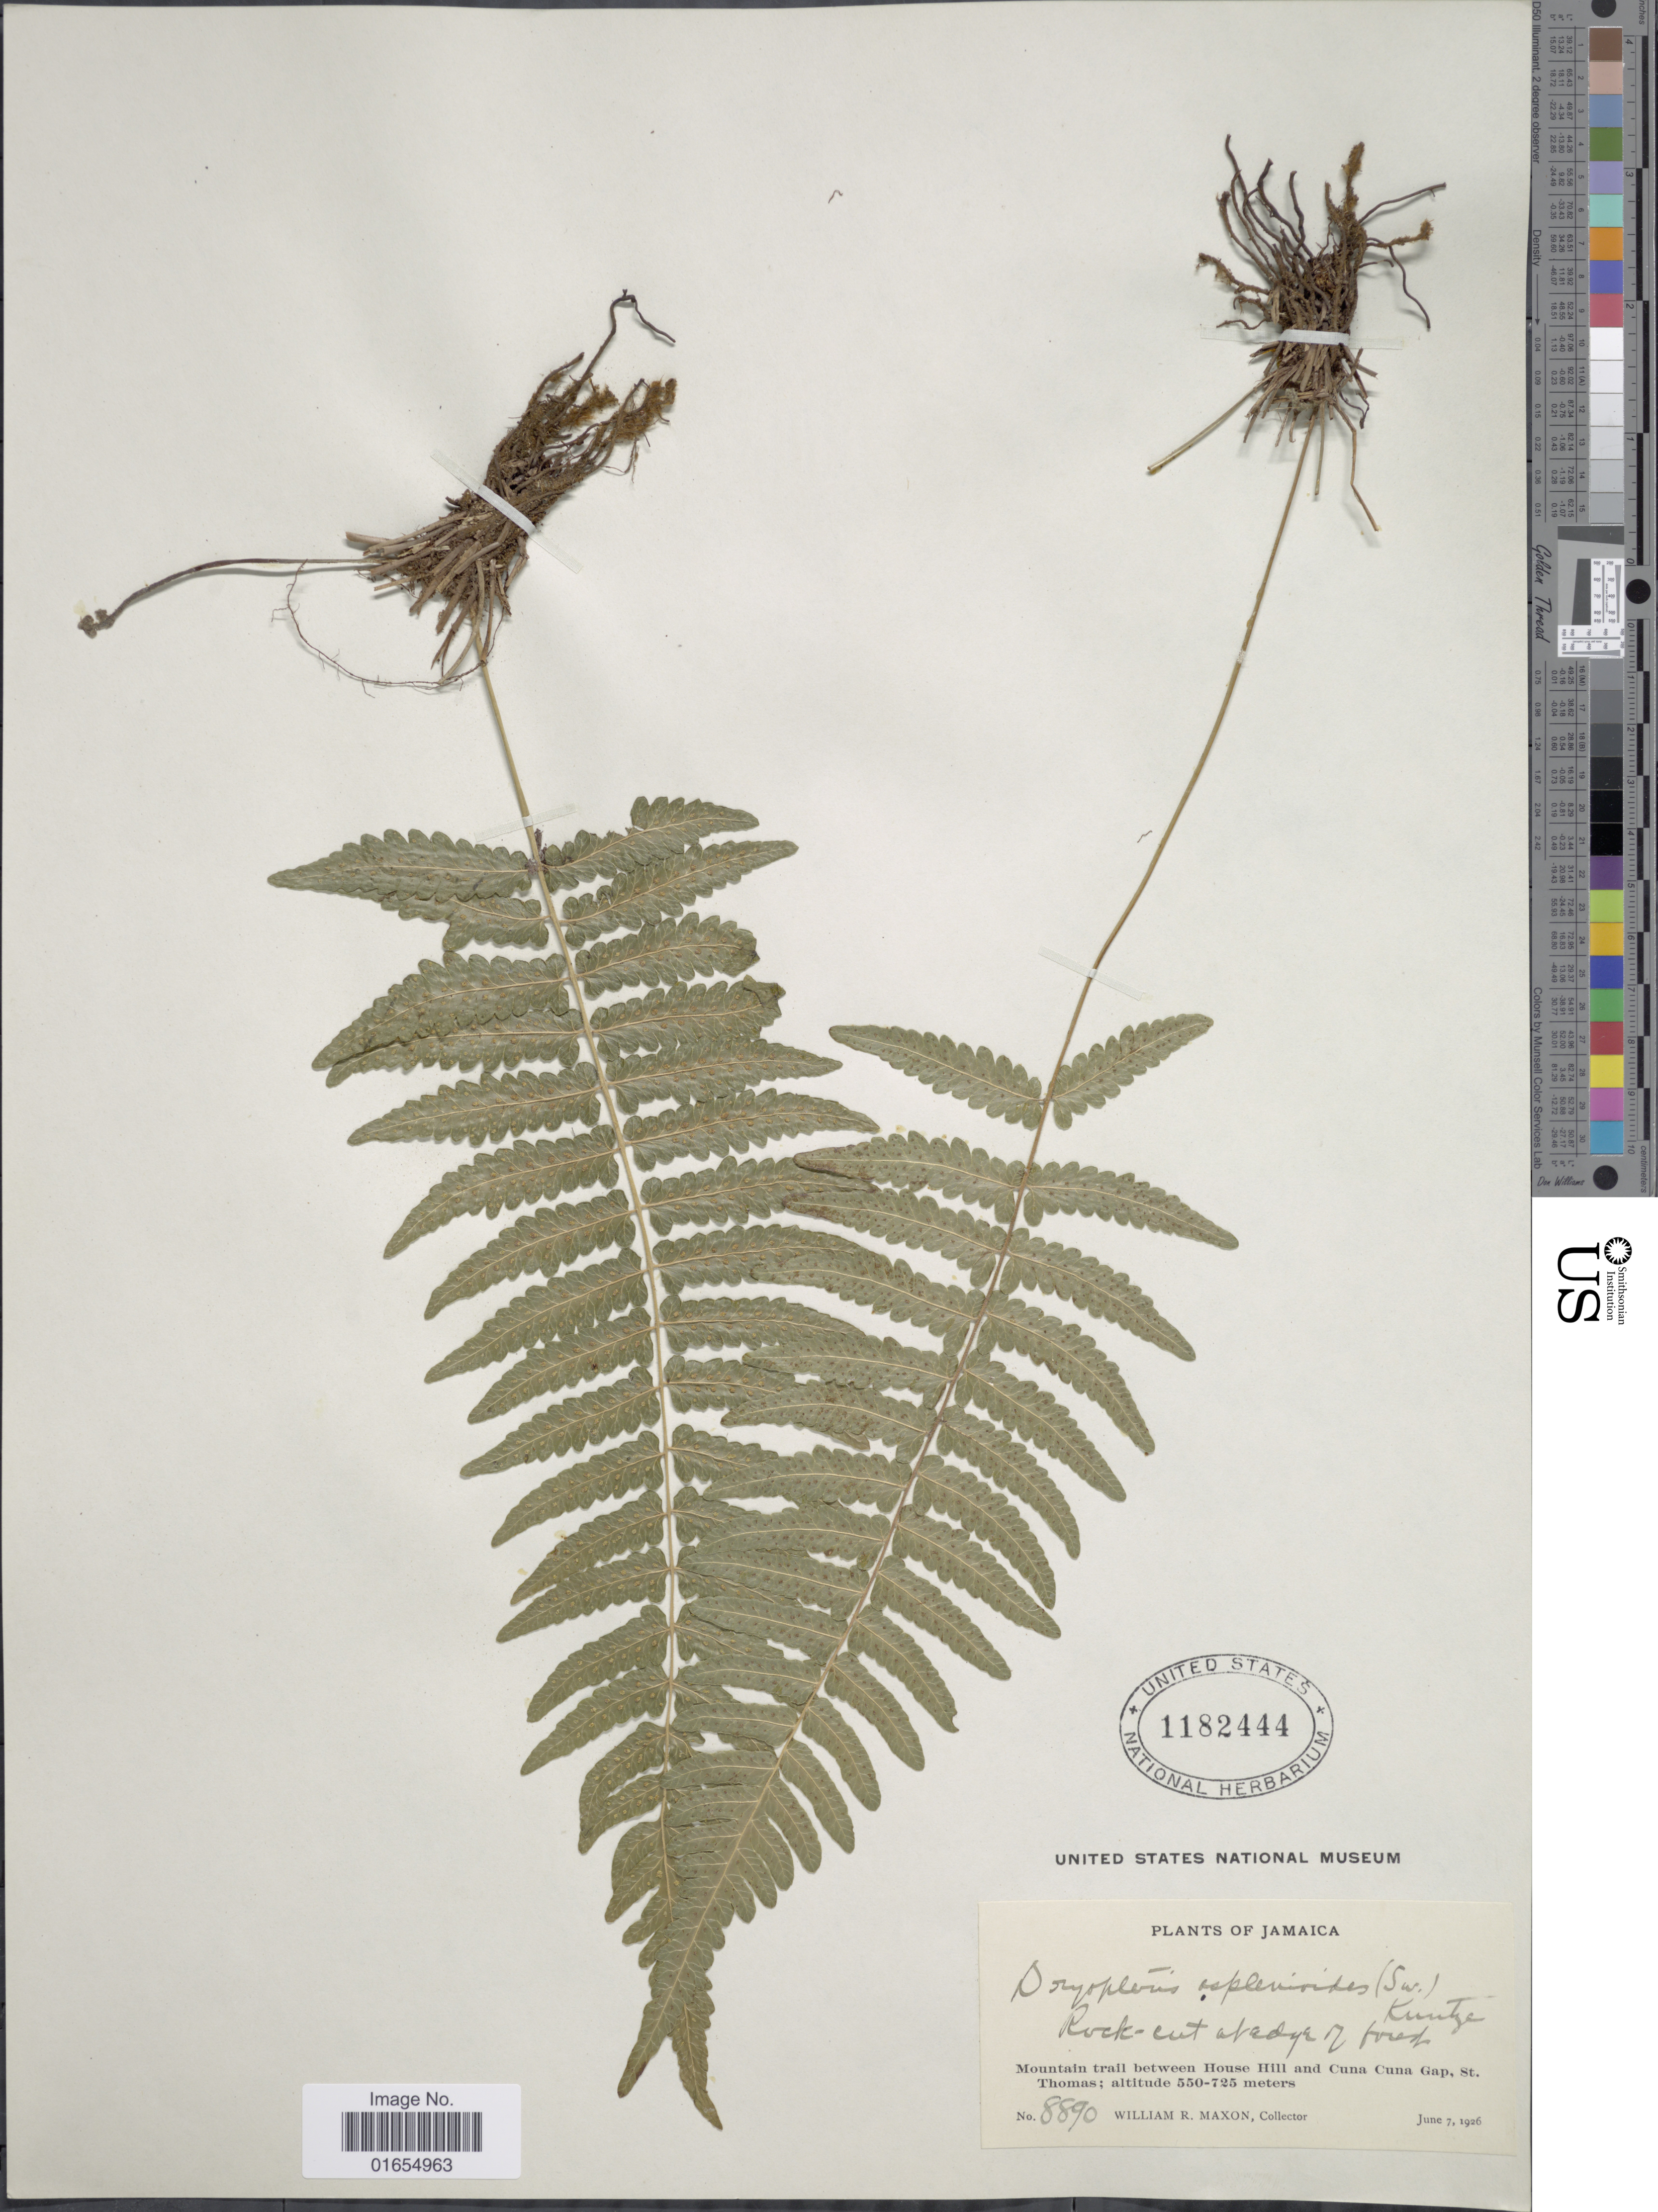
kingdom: Plantae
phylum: Tracheophyta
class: Polypodiopsida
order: Polypodiales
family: Thelypteridaceae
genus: Goniopteris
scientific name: Goniopteris retroflexa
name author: (L.) Pic. Serm.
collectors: W. R. Maxon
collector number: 8890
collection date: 1926-06-07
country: Jamaica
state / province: Saint Thomas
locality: Mountain trail between House Hill and Cuna Cuna Gap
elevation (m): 550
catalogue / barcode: US 1182444